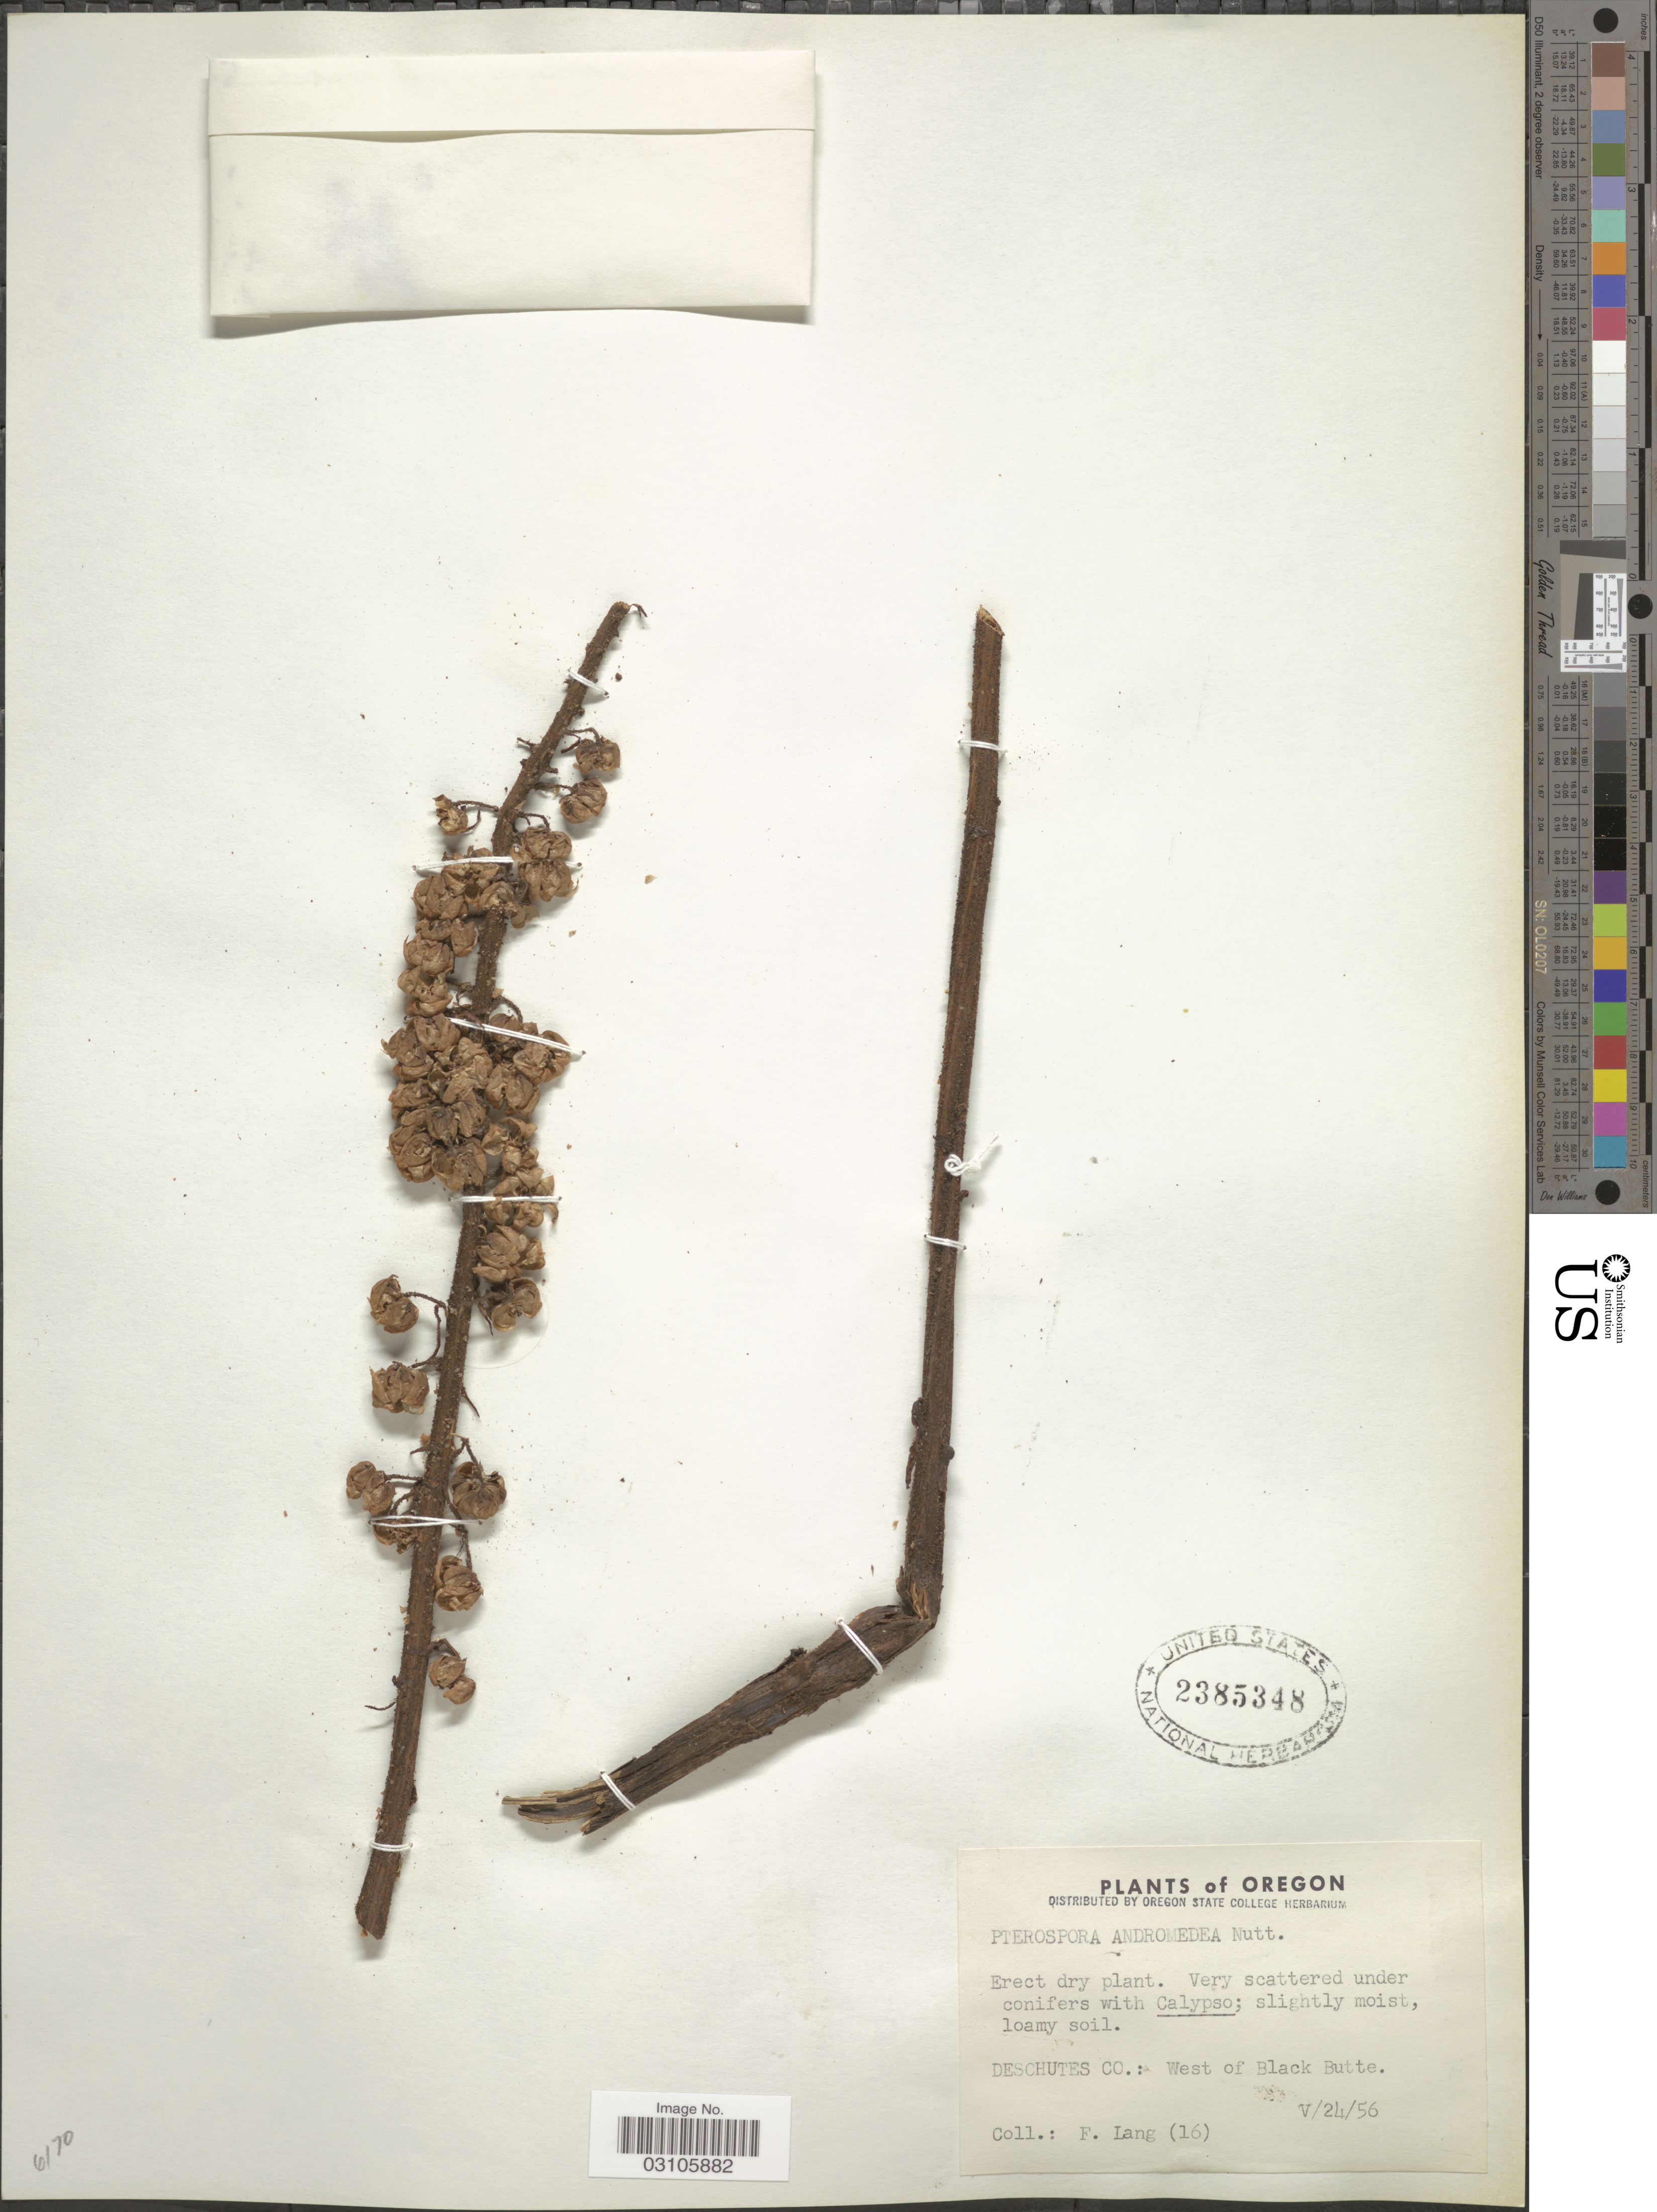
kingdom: Plantae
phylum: Tracheophyta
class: Magnoliopsida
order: Ericales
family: Ericaceae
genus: Pterospora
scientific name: Pterospora andromedea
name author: Nutt.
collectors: F. Lang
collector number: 16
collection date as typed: Transcribed d/m/y: 24/5/56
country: United States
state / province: Oregon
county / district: Deschutes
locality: Deschutes Co.: West of Black Butte.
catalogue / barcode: US 2385348